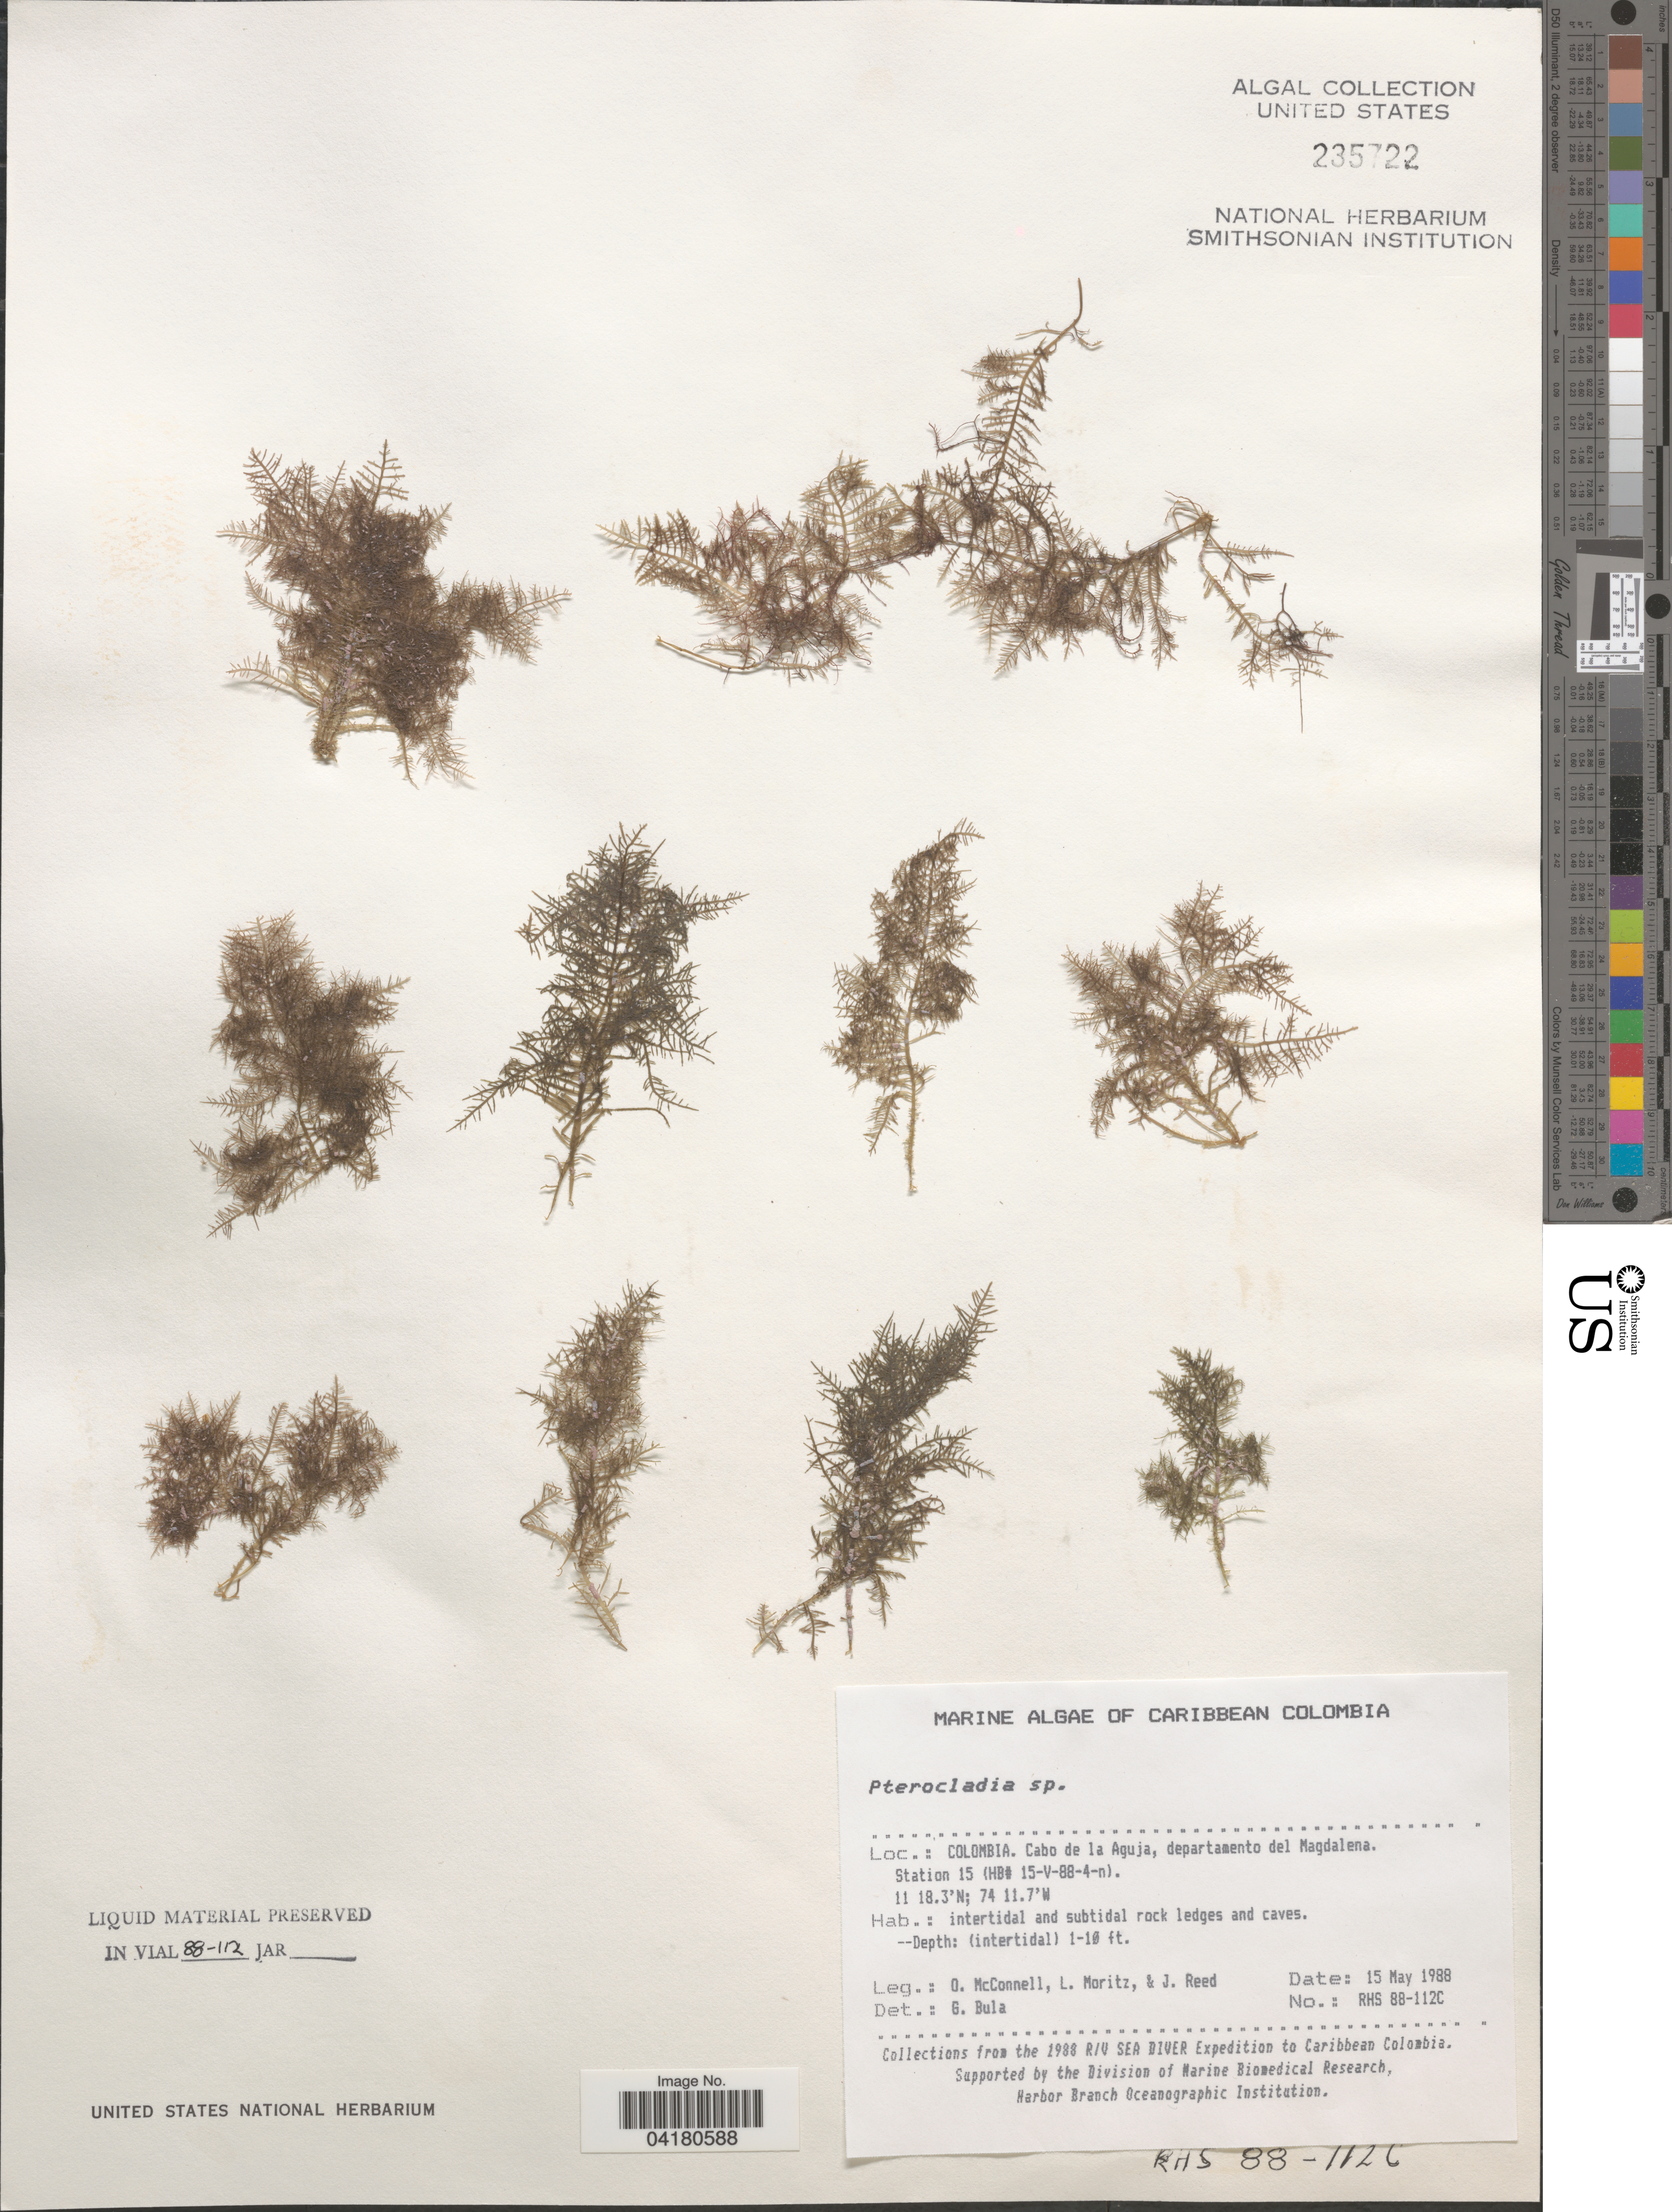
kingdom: Plantae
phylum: Rhodophyta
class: Florideophyceae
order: Gelidiales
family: Pterocladiaceae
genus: Pterocladia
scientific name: Pterocladia sp.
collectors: O. McConnell, Mortiz & J. Reed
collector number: RHS 88-112C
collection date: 1988-05-15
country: Colombia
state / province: Magdalena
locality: Caribbean Colombia. Cabo de la Aguja, departamento del Magdalena. Station 15 (HB# 10-V-88-4-n). The 1988 R/V Sea Diver Expedition to Caribbean Colombia.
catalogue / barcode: US 235722